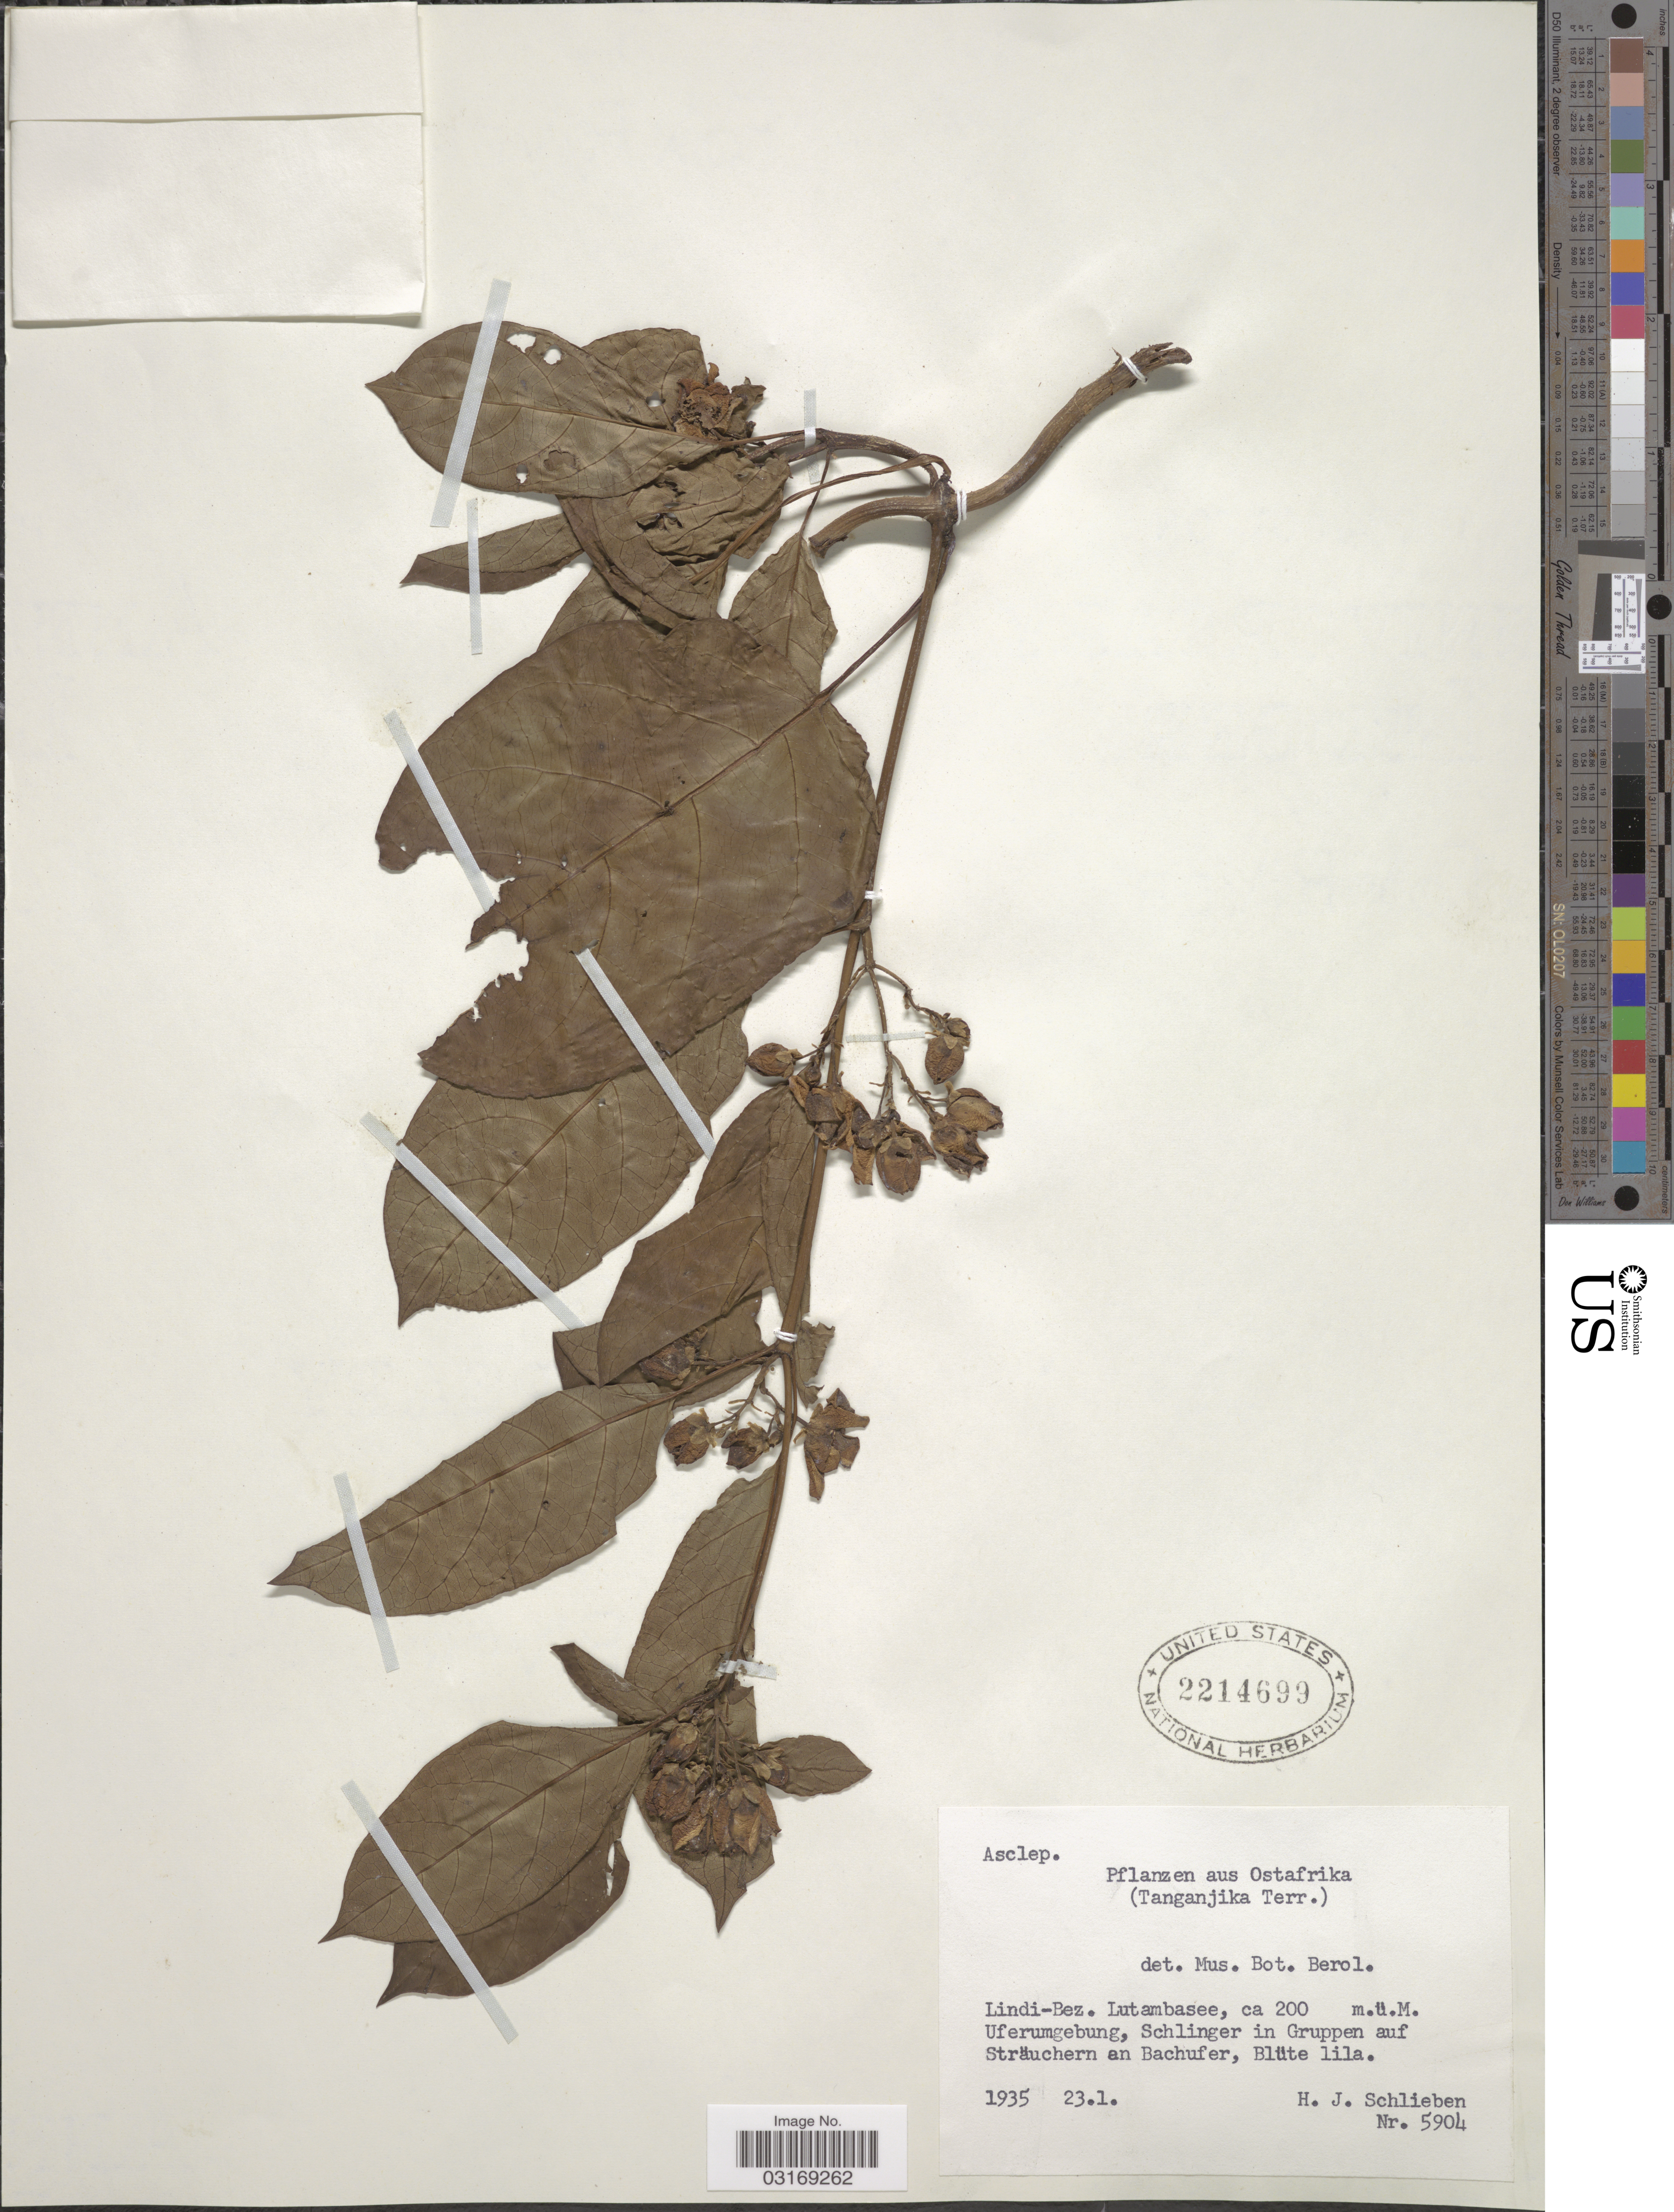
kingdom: Plantae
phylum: Tracheophyta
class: Magnoliopsida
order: Gentianales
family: Apocynaceae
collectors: H. J. Schlieben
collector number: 5904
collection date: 1935-01-23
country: Tanzania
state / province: Lindi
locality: Ostafrika (Tanganjika Terr.) Lindi-Bez. Lutambasee.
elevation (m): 200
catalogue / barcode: US 2214699